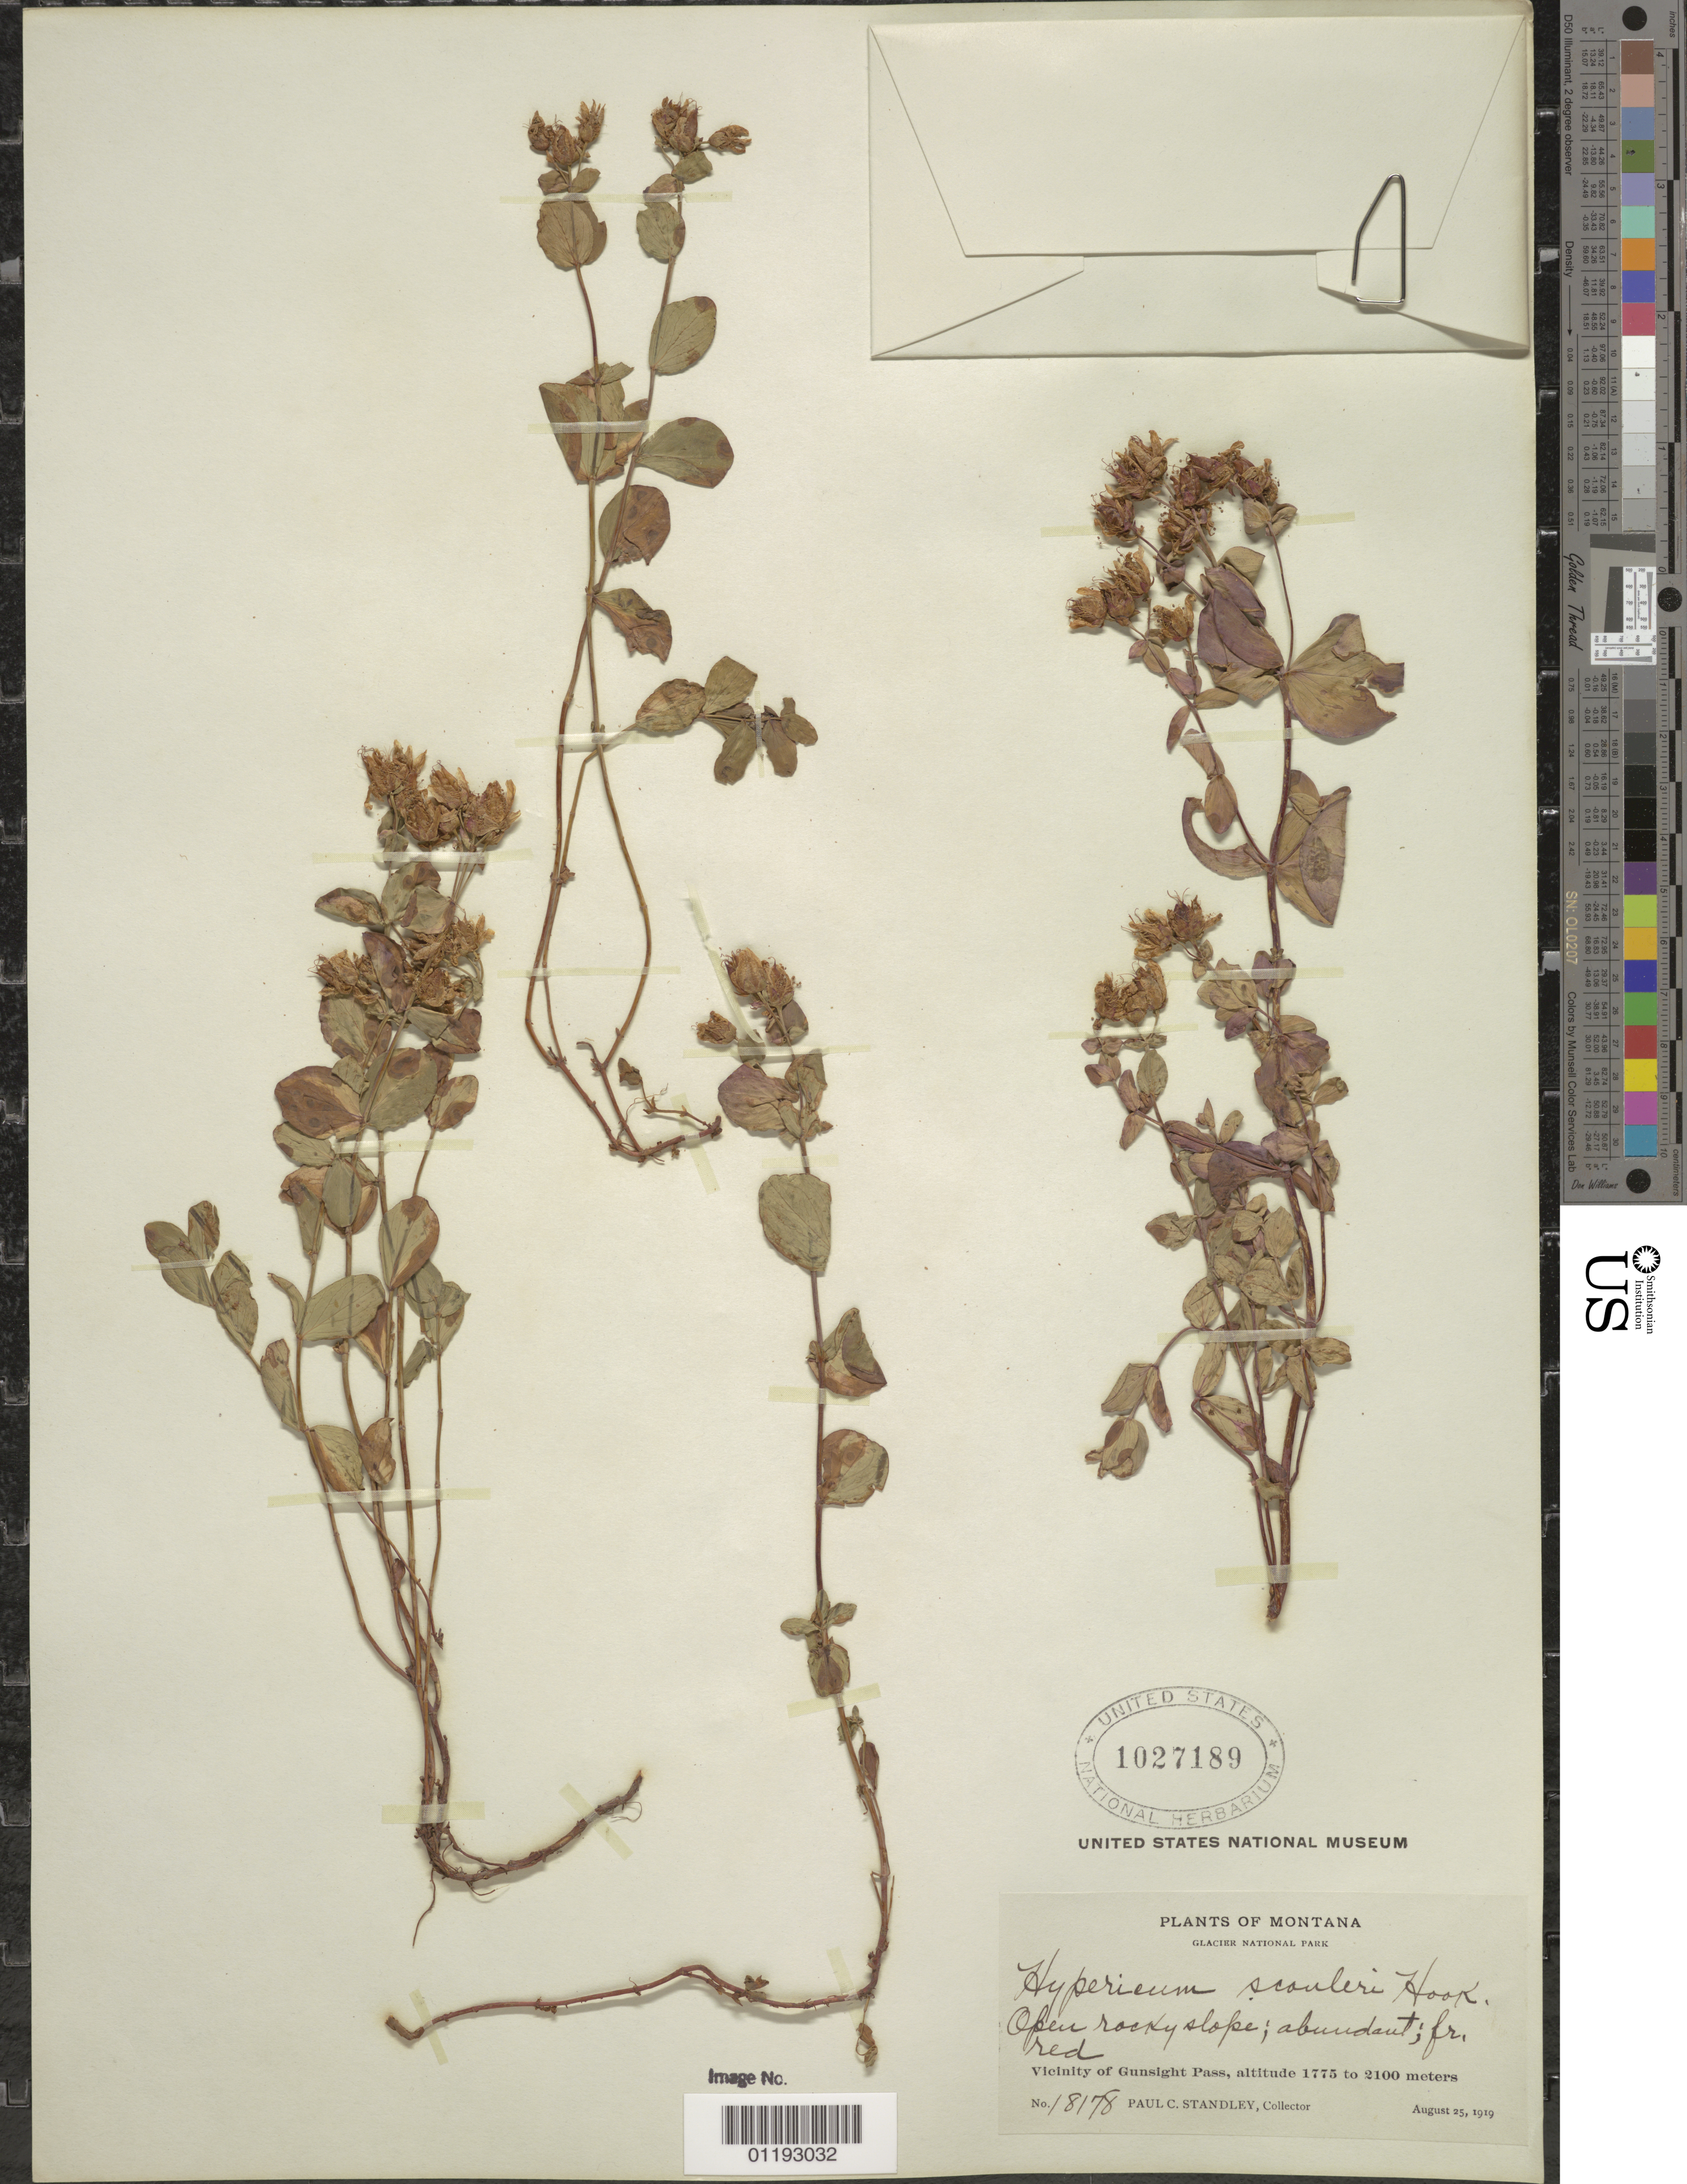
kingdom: Plantae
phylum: Tracheophyta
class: Magnoliopsida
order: Malpighiales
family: Hypericaceae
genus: Hypericum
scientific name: Hypericum scouleri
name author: Hook.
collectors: P. C. Standley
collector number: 18178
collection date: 1919-08-25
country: United States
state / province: Montana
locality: Vicinity of Gunsight Pass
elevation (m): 1775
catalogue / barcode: US 1027189